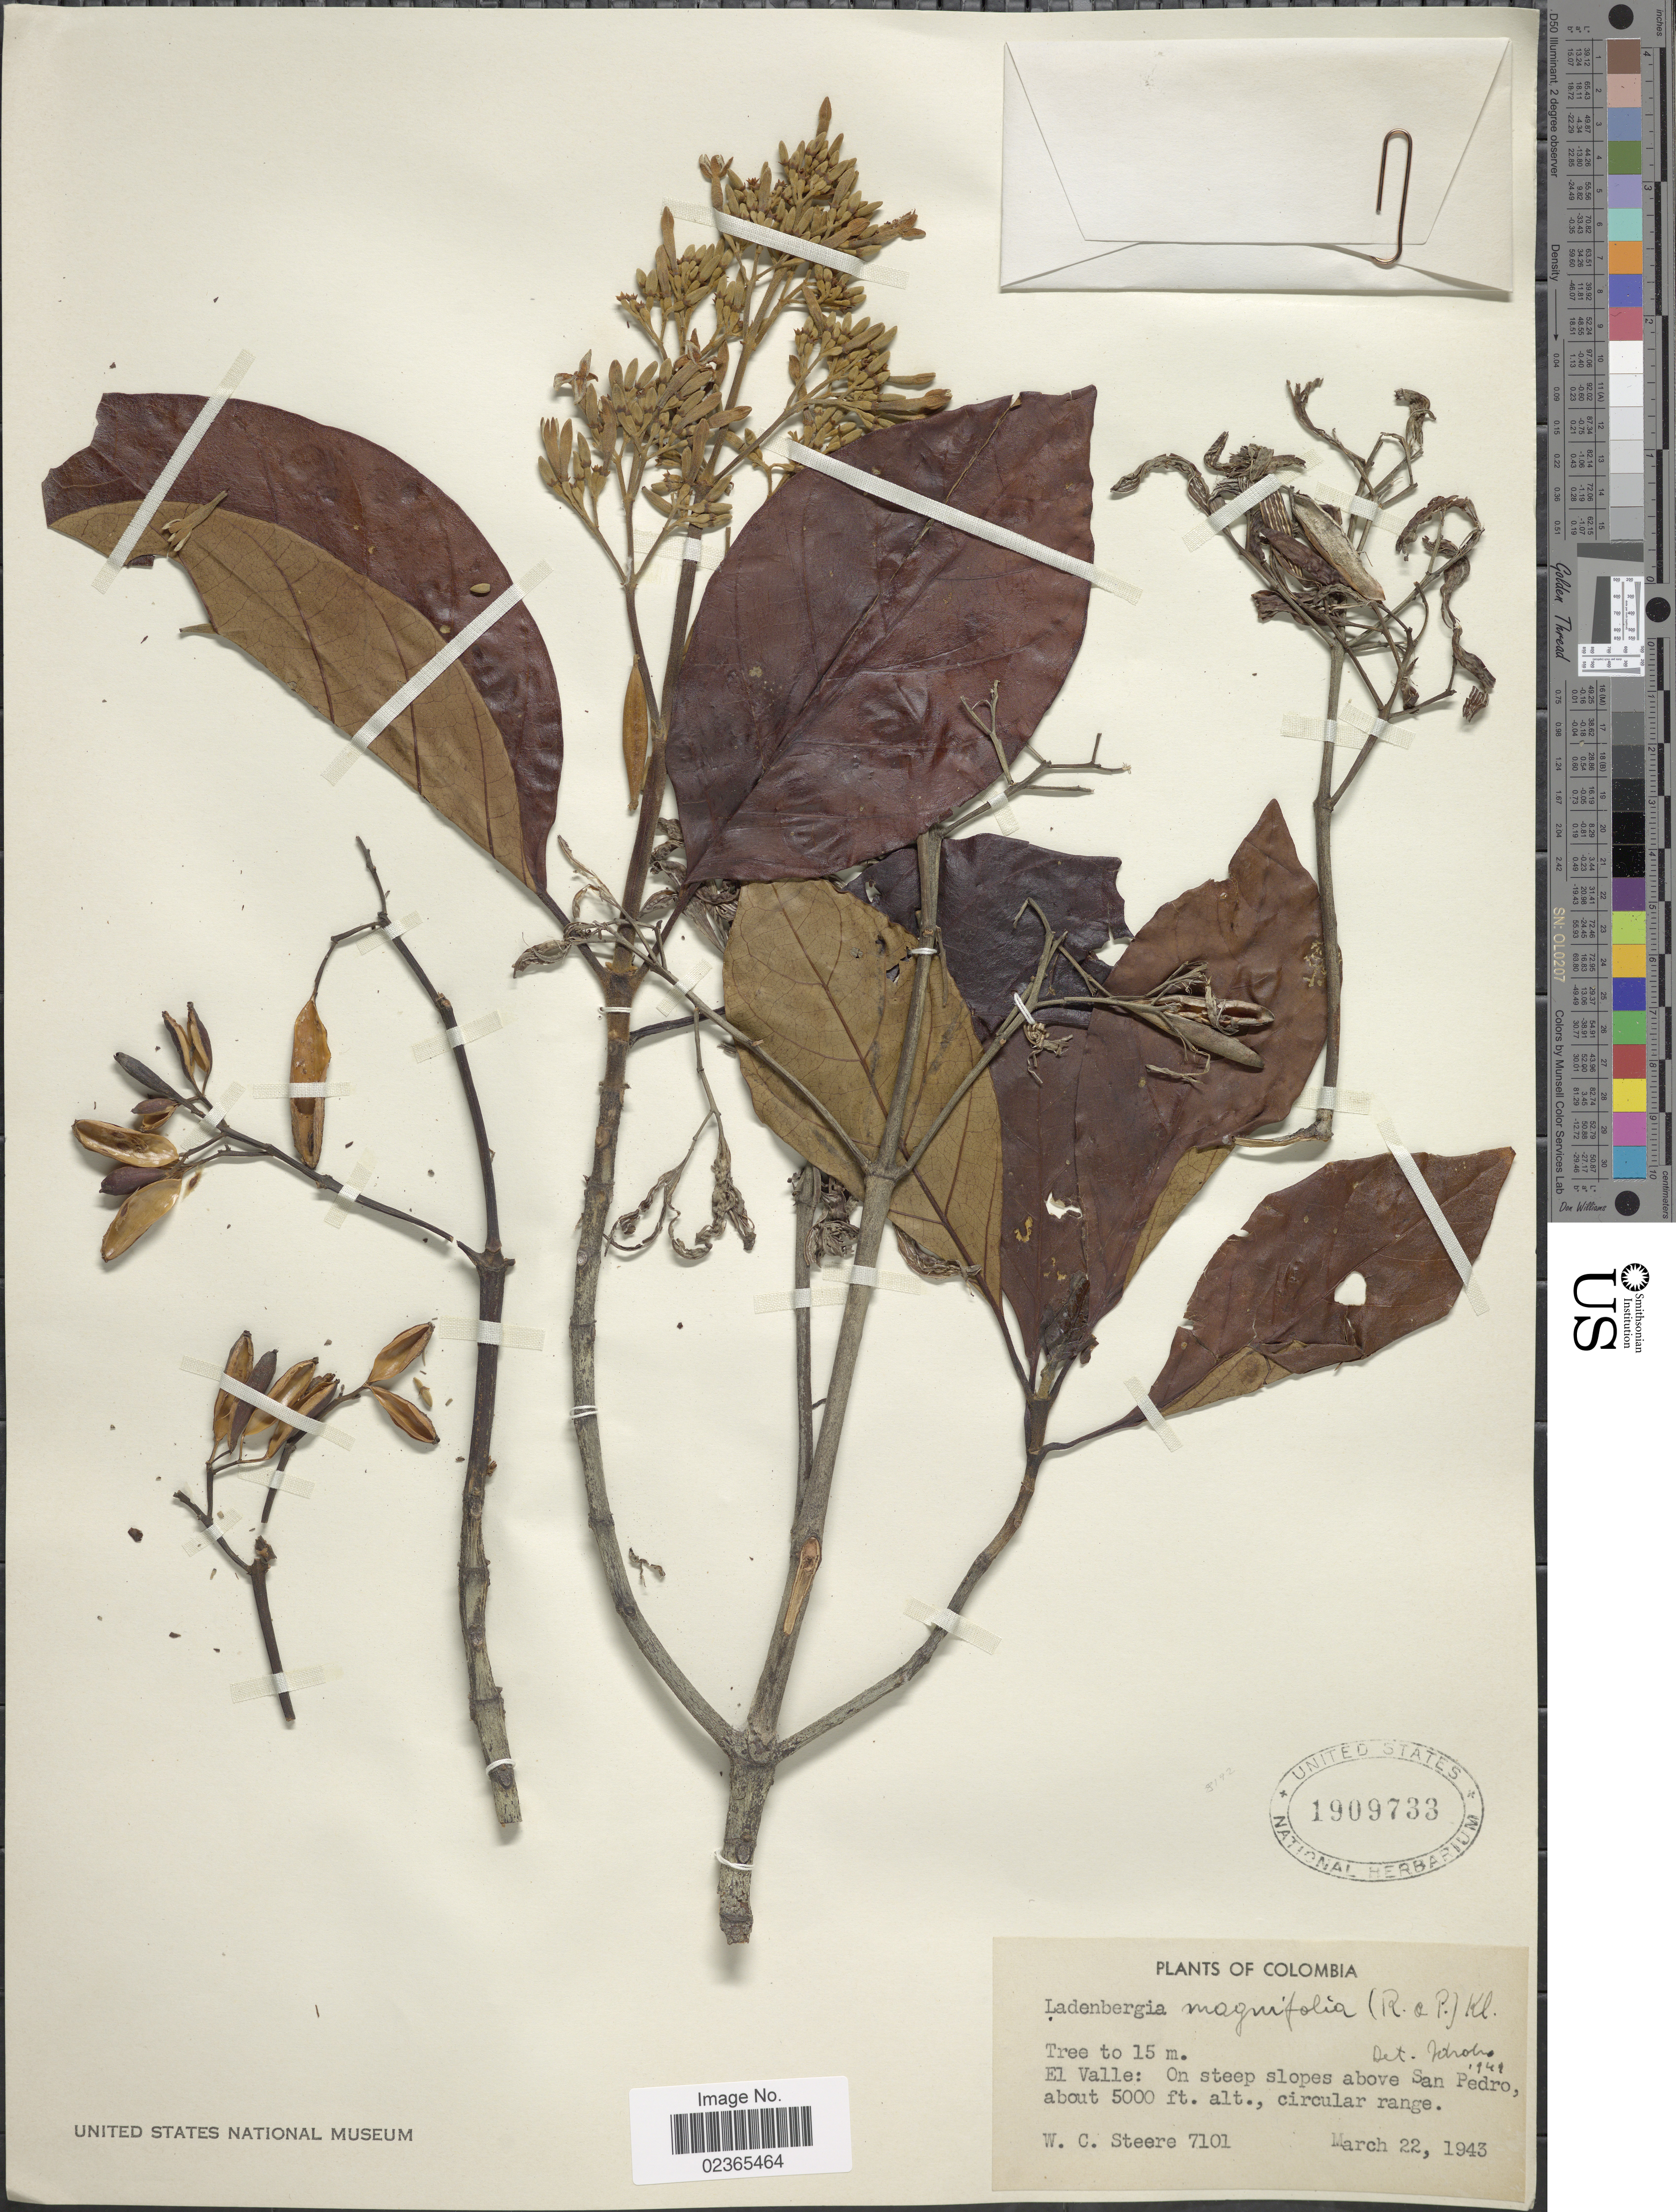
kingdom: Plantae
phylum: Tracheophyta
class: Magnoliopsida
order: Gentianales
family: Rubiaceae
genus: Ladenbergia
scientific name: Ladenbergia oblongifolia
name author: (Mutis) L. Andersson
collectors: W. C. Steere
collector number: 7101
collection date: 1943-03-22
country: Colombia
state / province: Valle del Cauca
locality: El Valle: On steep slopes above San Pedro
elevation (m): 1524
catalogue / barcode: US 1909733